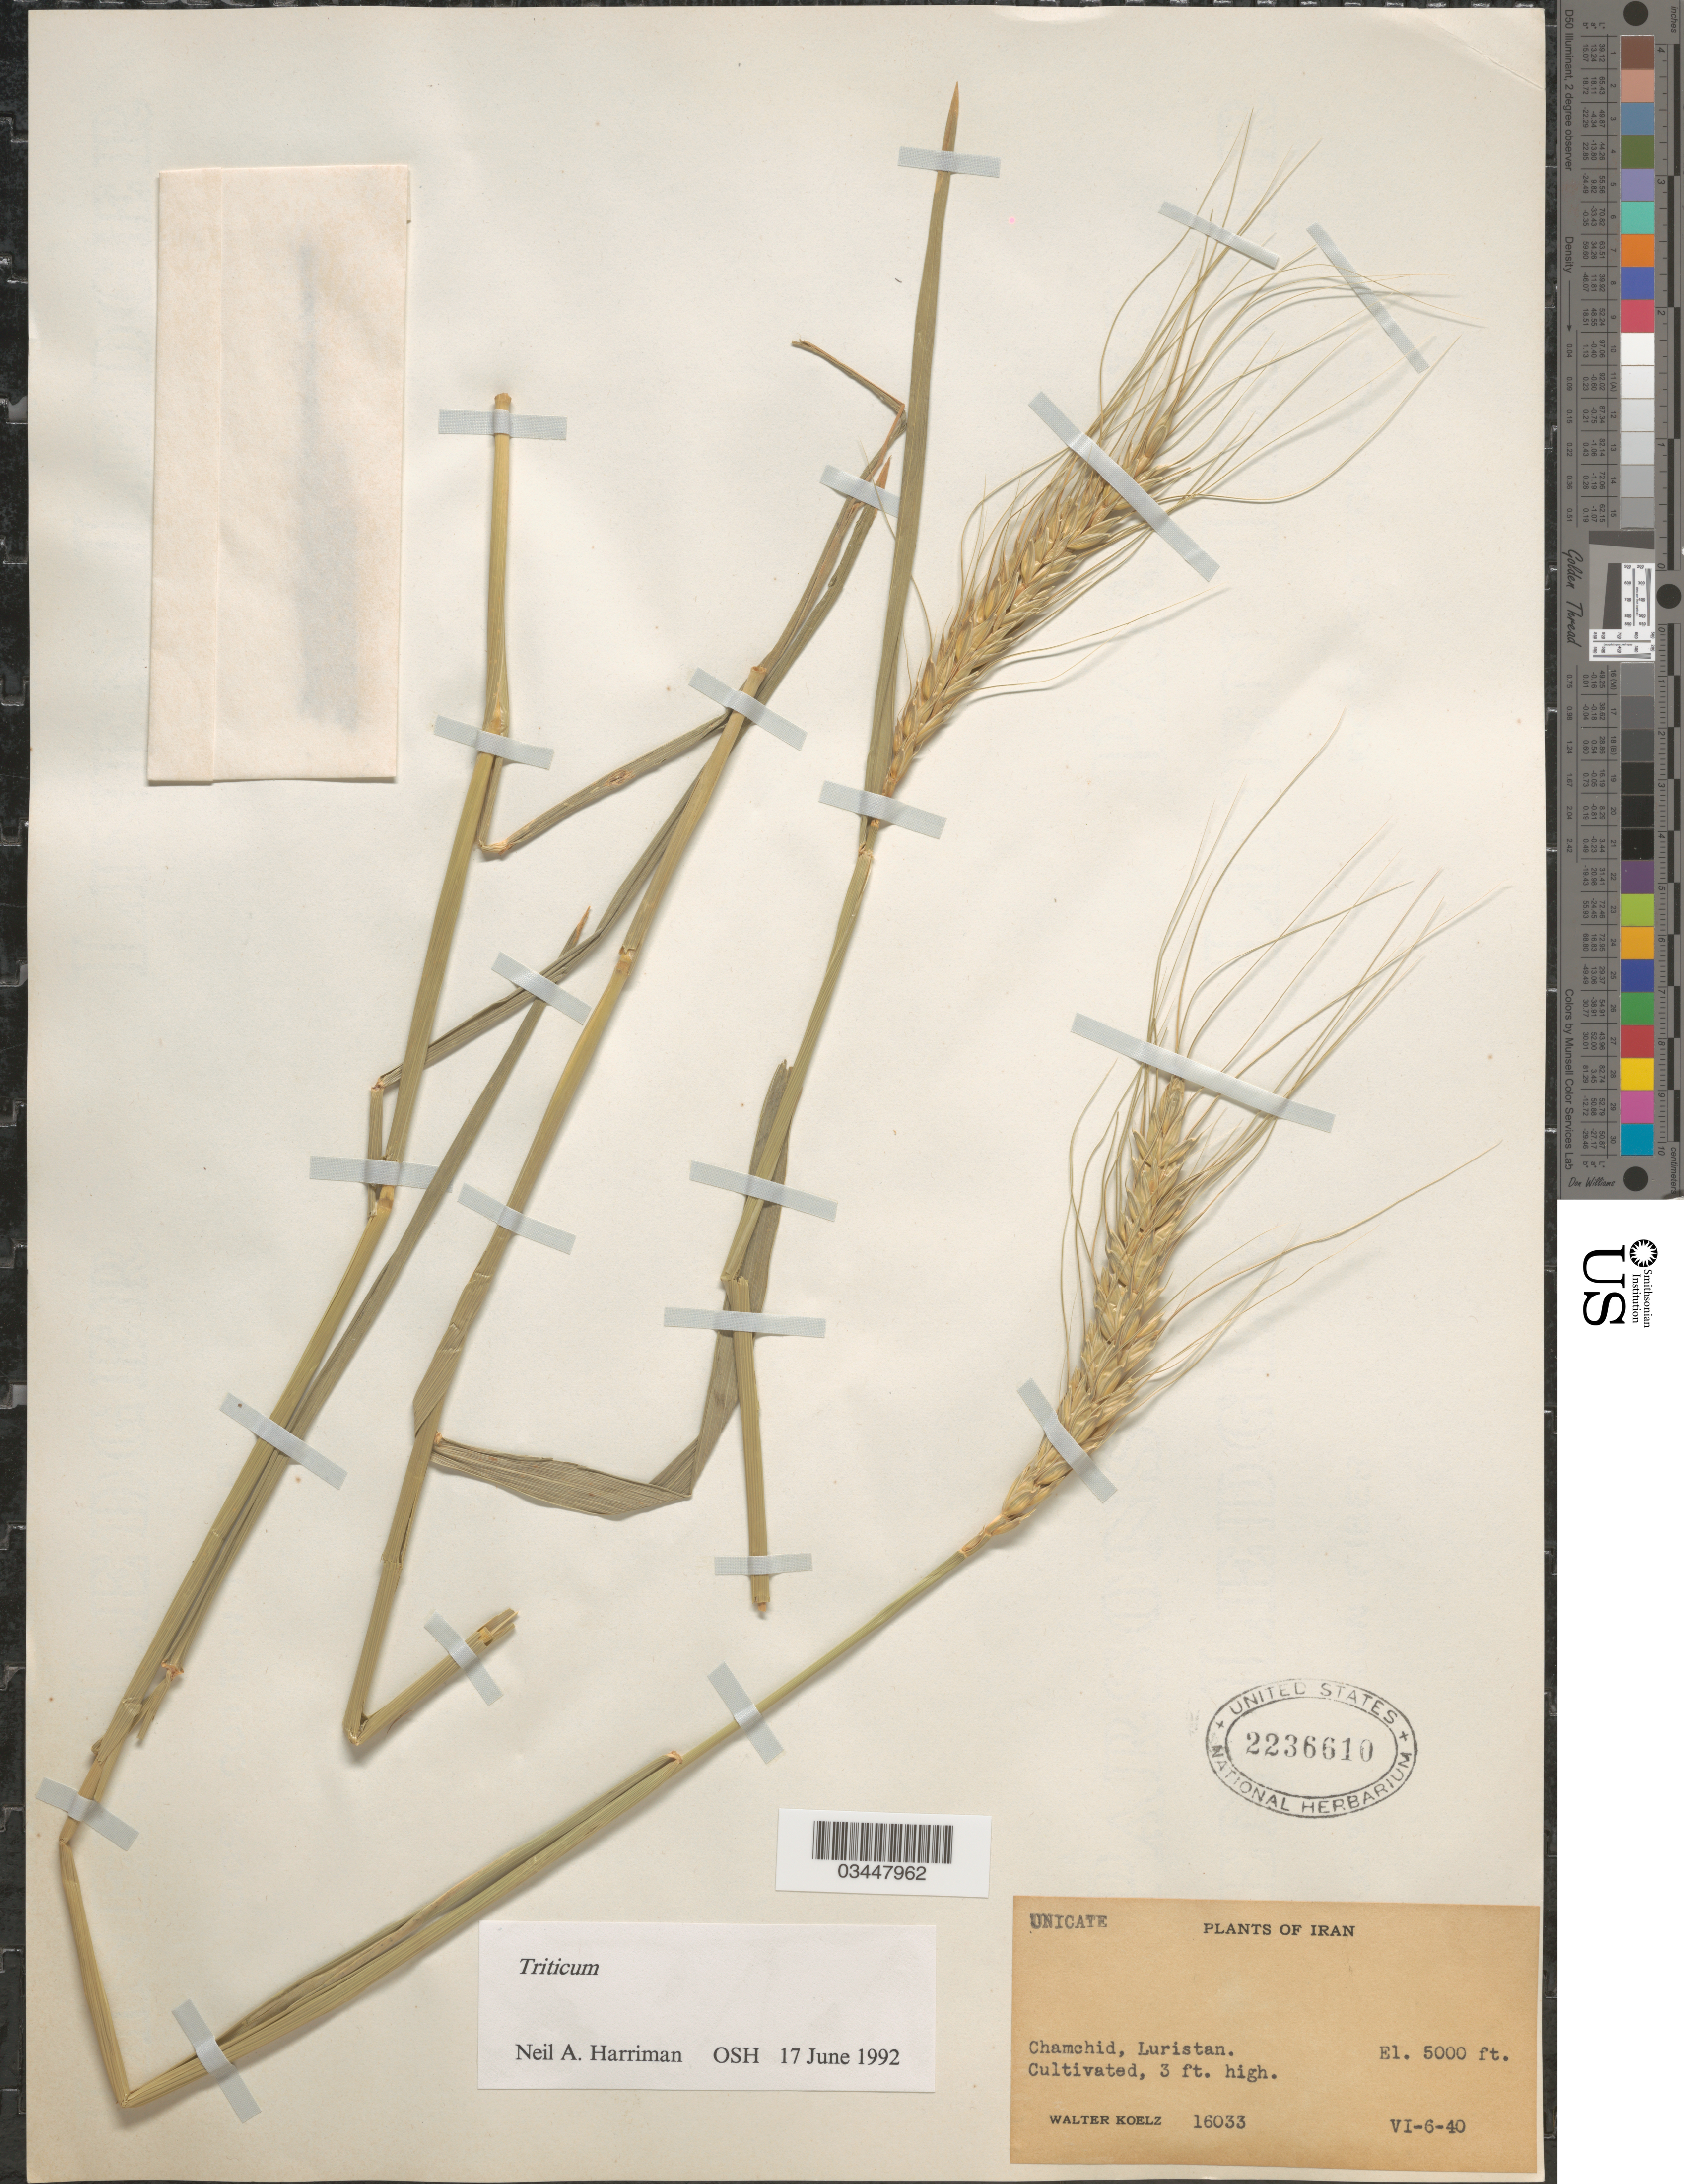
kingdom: Plantae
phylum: Tracheophyta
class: Liliopsida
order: Poales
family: Poaceae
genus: Triticum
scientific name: Triticum sp.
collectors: W. N. Koelz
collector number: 16033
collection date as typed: Transcribed d/m/y: 6/6/40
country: Iran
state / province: Lorestan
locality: Chamchid, Luristan.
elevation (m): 1524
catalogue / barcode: US 2236610